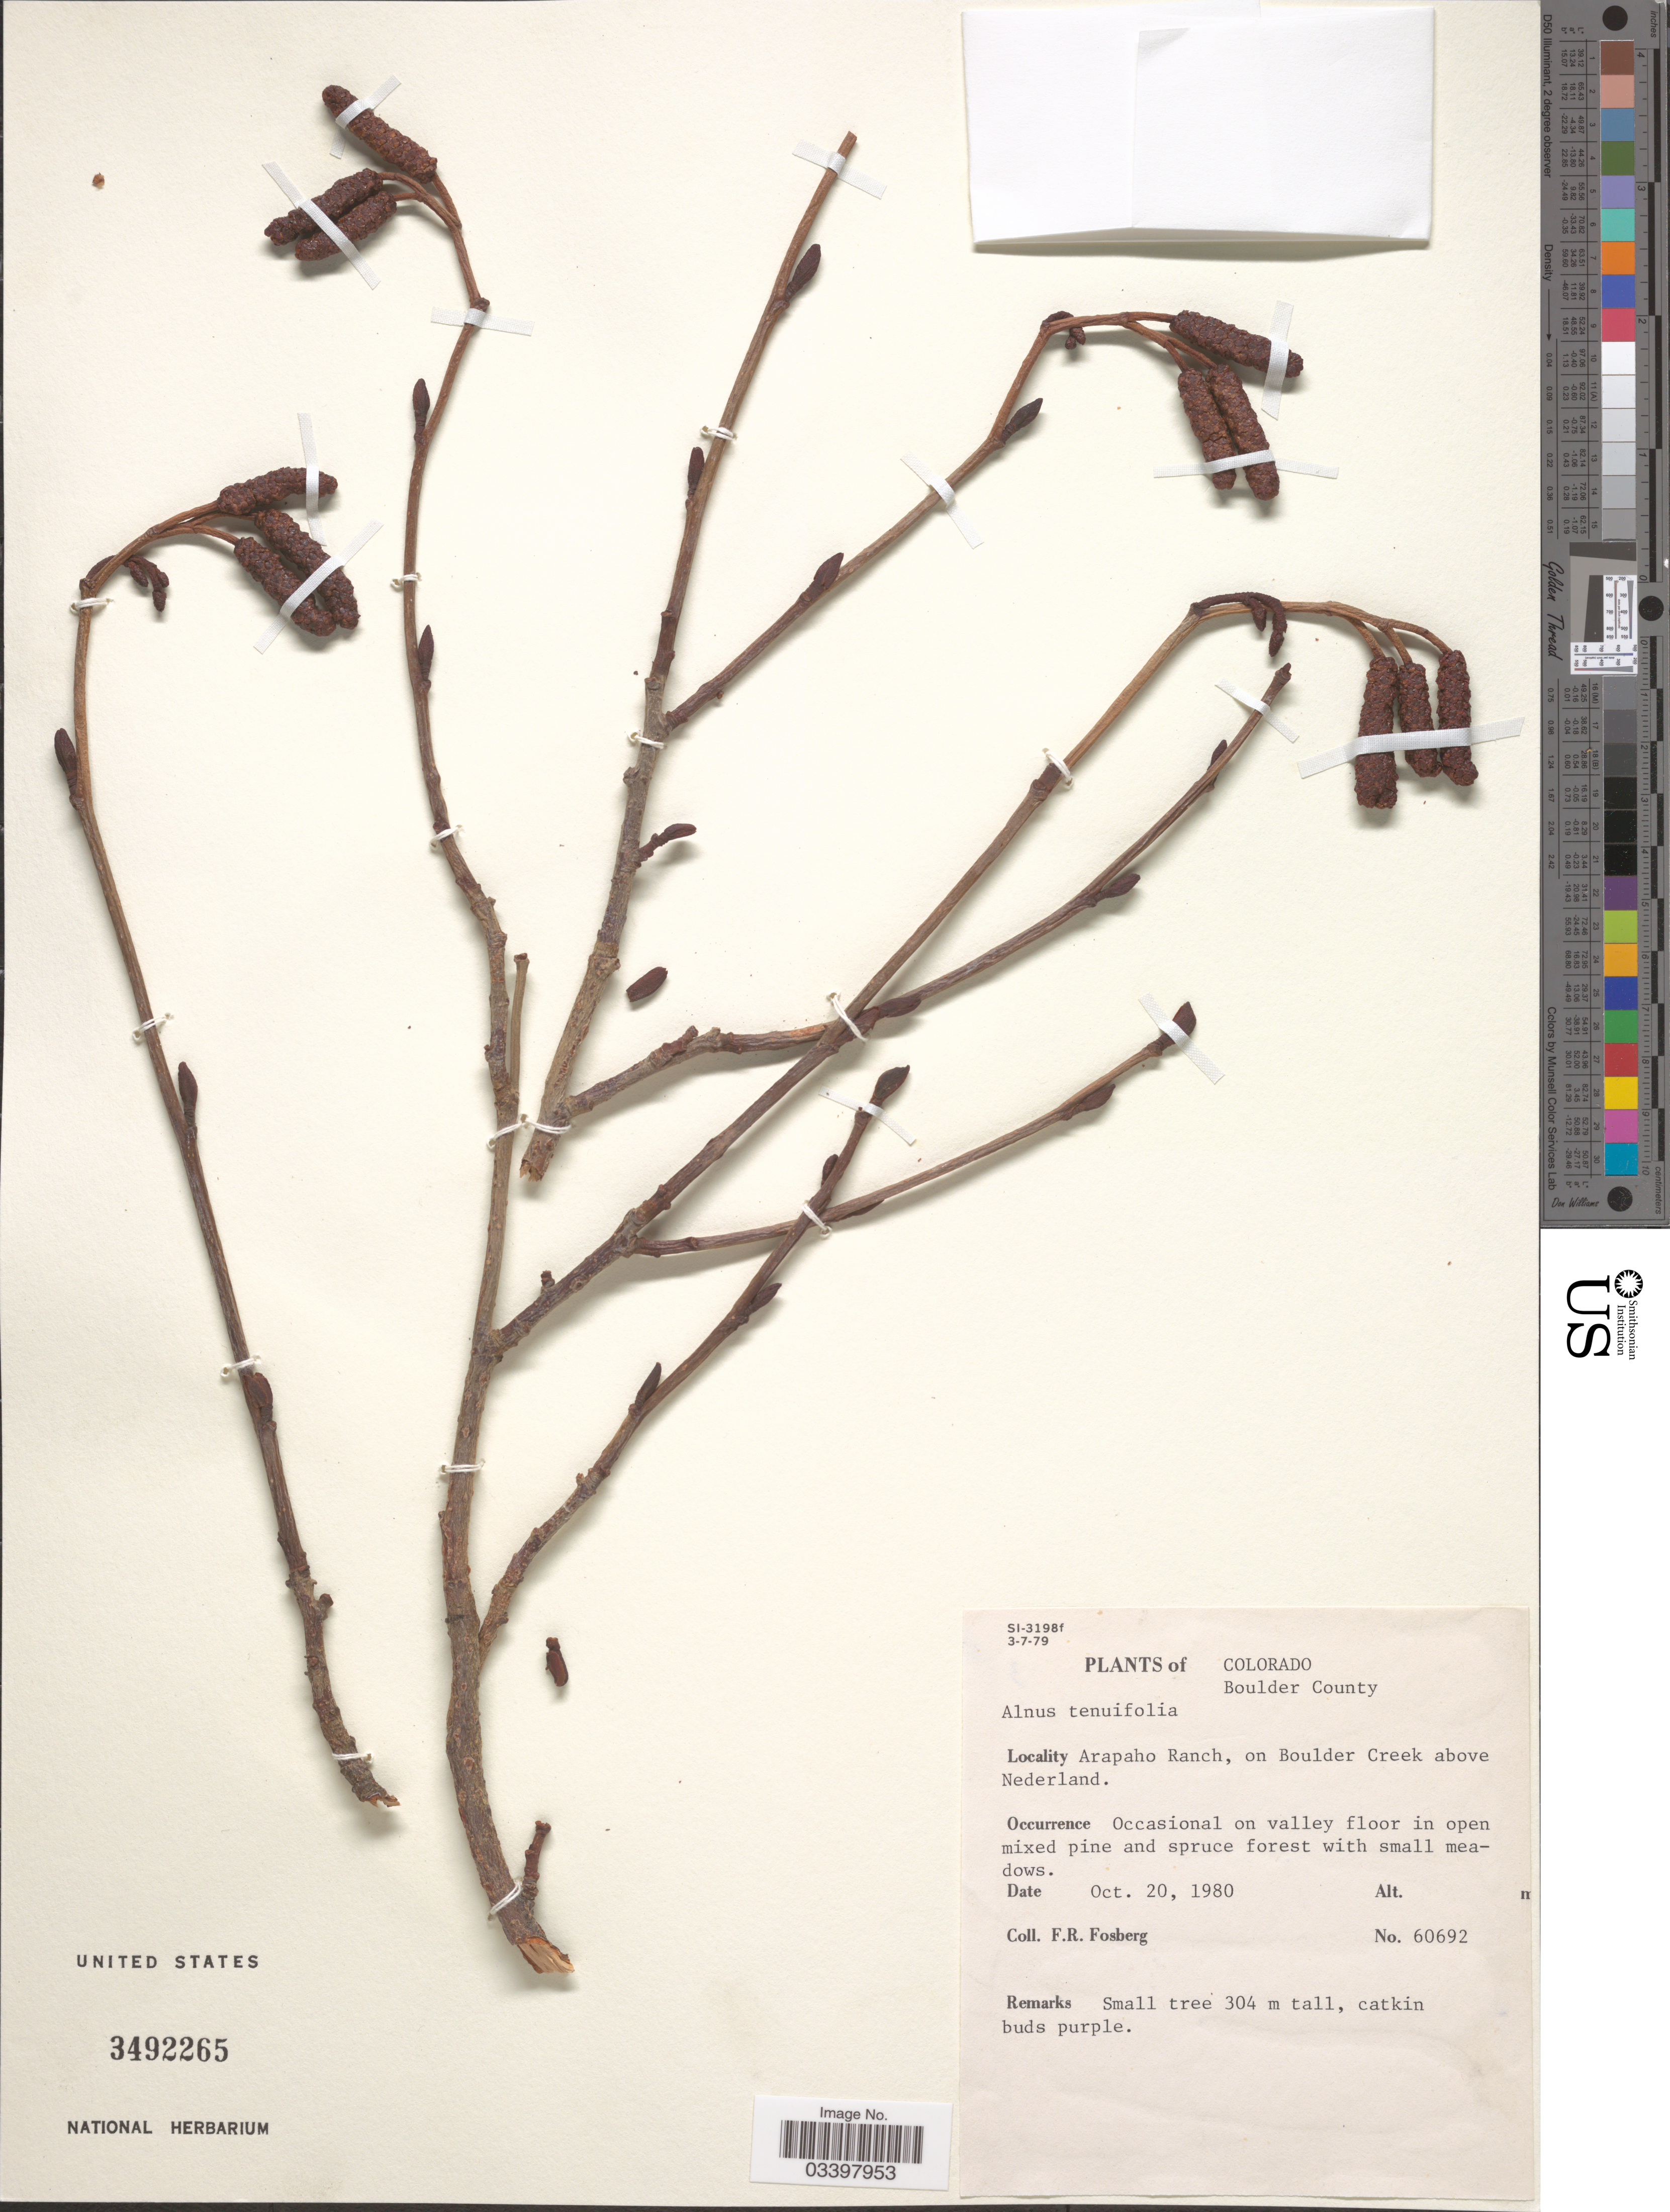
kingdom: Plantae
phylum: Tracheophyta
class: Magnoliopsida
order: Fagales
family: Betulaceae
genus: Alnus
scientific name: Alnus tenuifolia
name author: Nutt.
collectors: F. R. Fosberg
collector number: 60692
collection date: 1980-10-20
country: United States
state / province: Colorado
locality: Boulder County. Arapaho Ranch, on Boulder Creek above Nederland.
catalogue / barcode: US 3492265